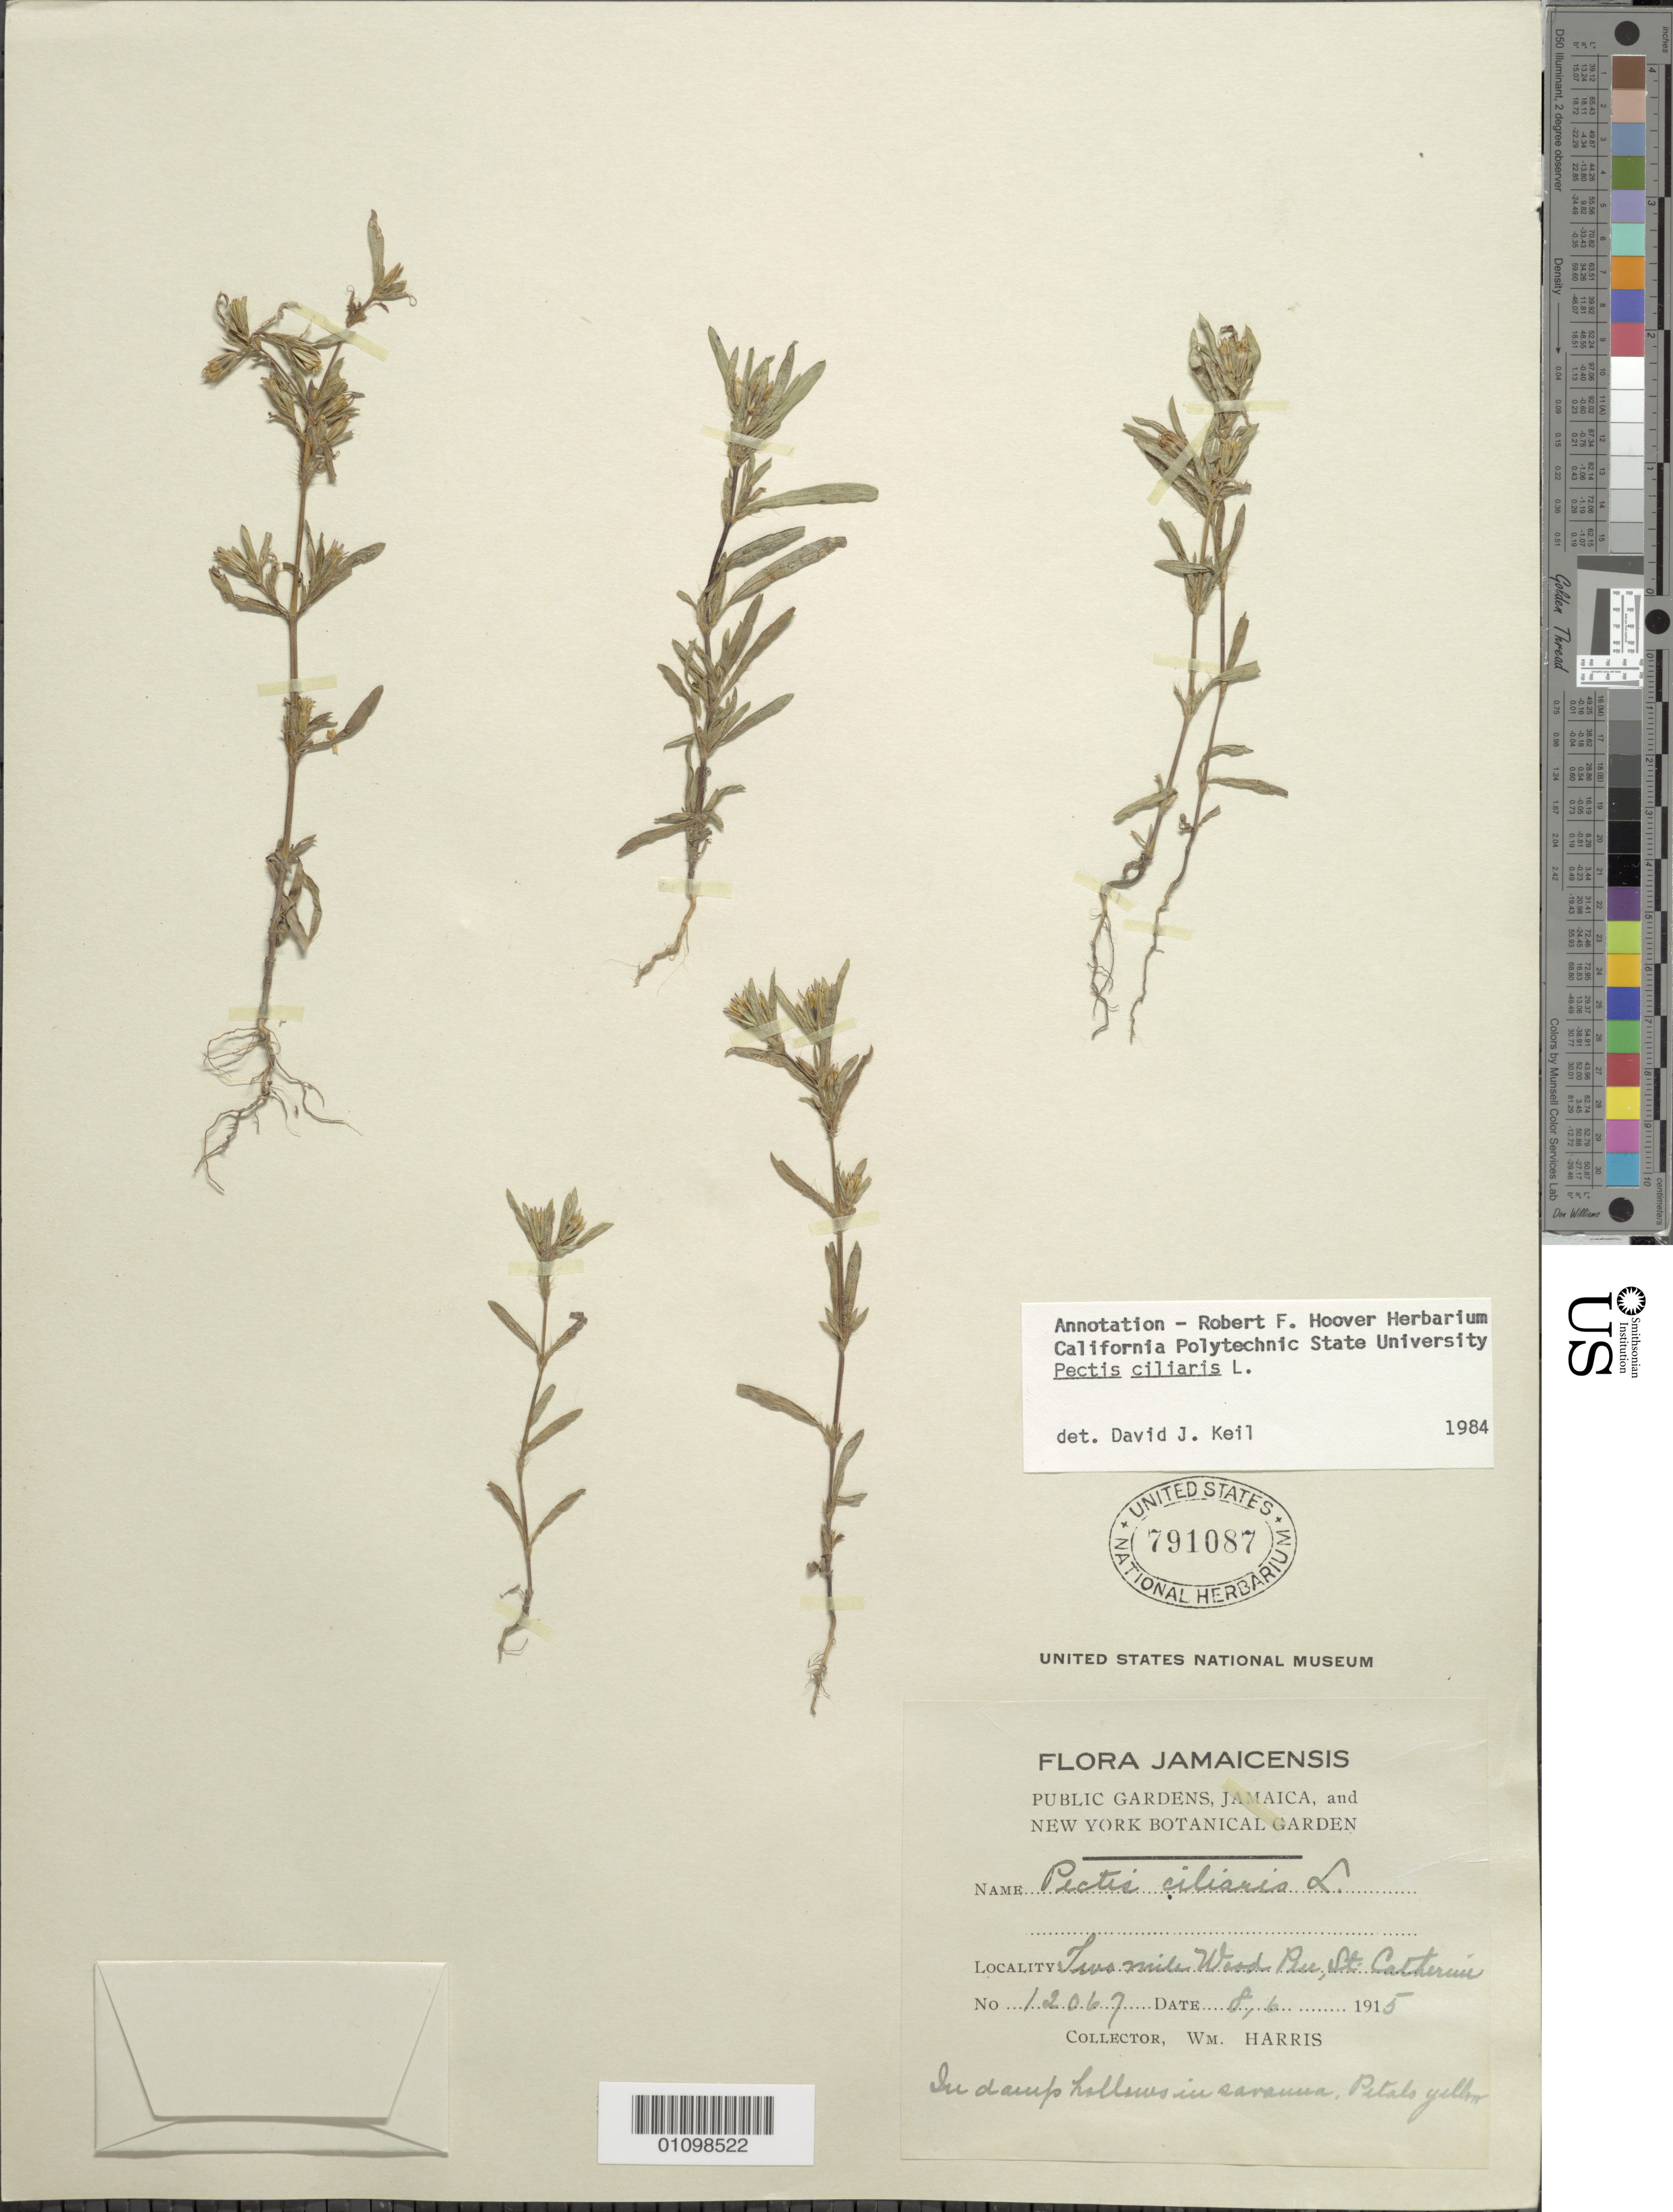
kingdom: Plantae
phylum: Tracheophyta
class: Magnoliopsida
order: Asterales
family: Asteraceae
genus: Pectis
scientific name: Pectis ciliaris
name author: L.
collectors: W. Harris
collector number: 12067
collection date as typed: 06 Aug 1915 or 08 Jun 1915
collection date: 1915-06-08 or 1915-08-06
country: Jamaica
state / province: Saint Catherine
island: Jamaica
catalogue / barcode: US 791087